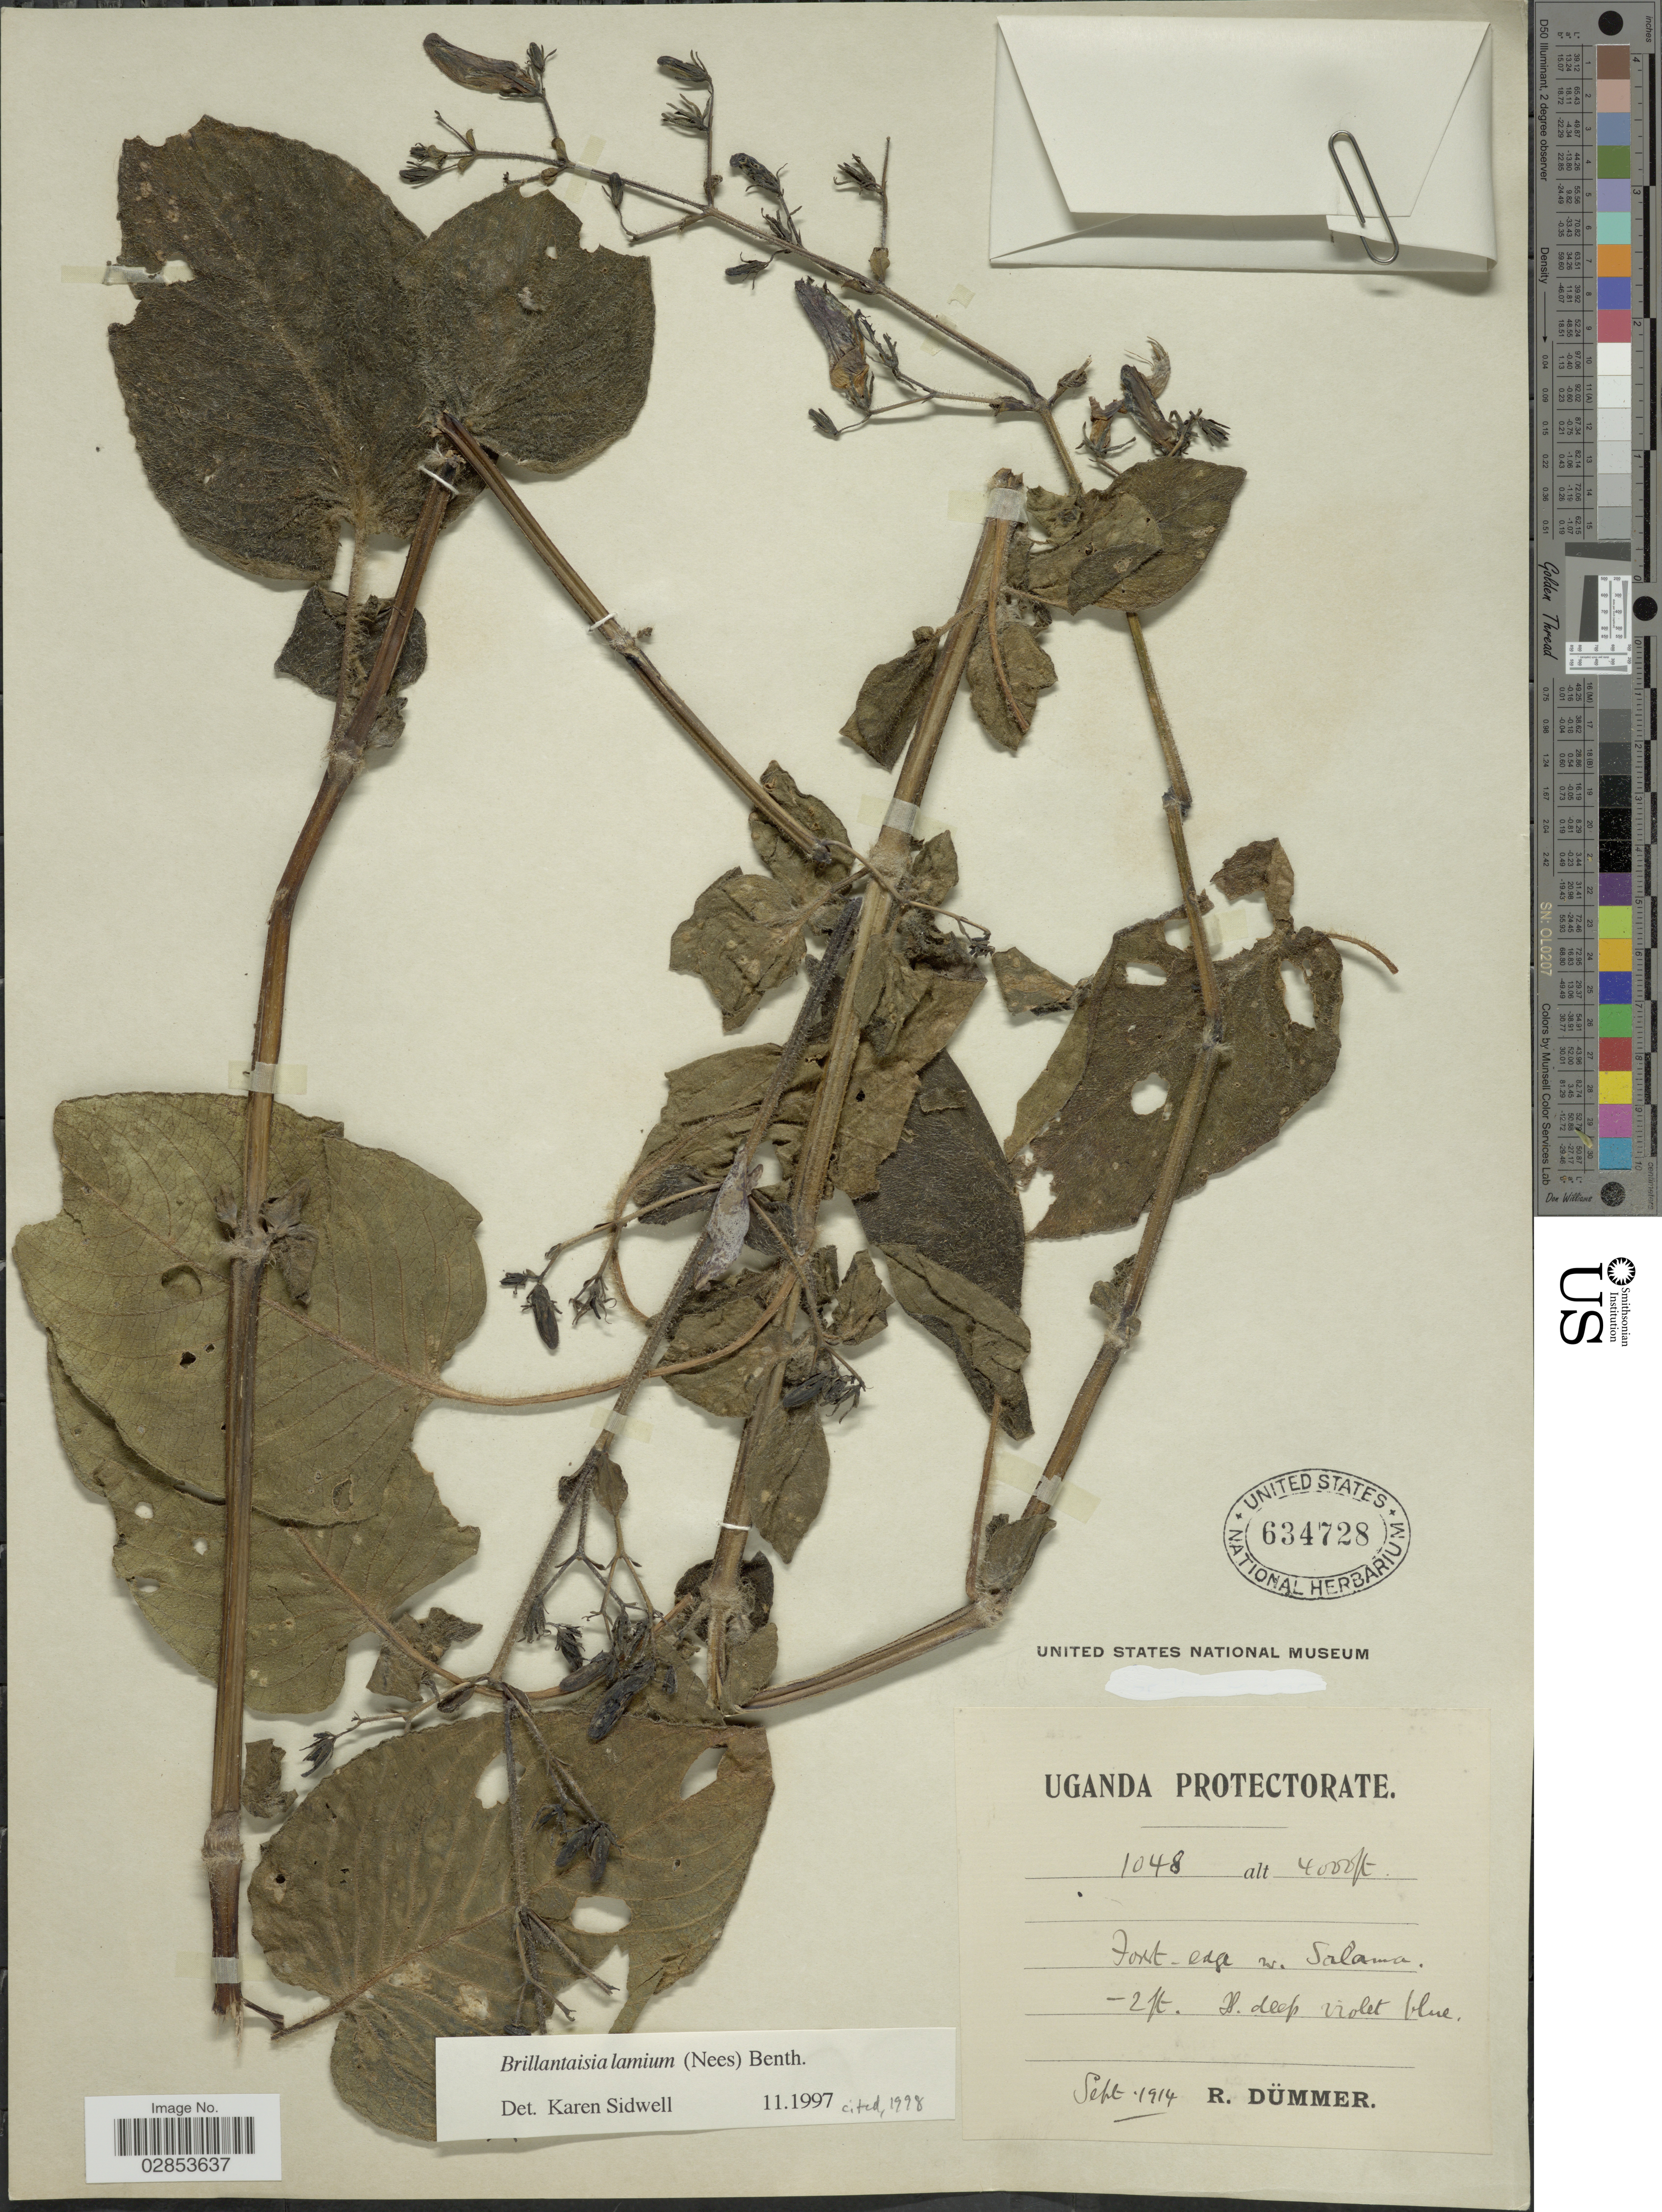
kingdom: Plantae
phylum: Tracheophyta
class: Magnoliopsida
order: Lamiales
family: Acanthaceae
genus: Brillantaisia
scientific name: Brillantaisia lamium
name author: (Nees) Benth.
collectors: R. A. Dümmer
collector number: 1048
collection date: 1914-09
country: Uganda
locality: Uganda Protectorate. W. Salama.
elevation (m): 1219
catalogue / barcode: US 634728